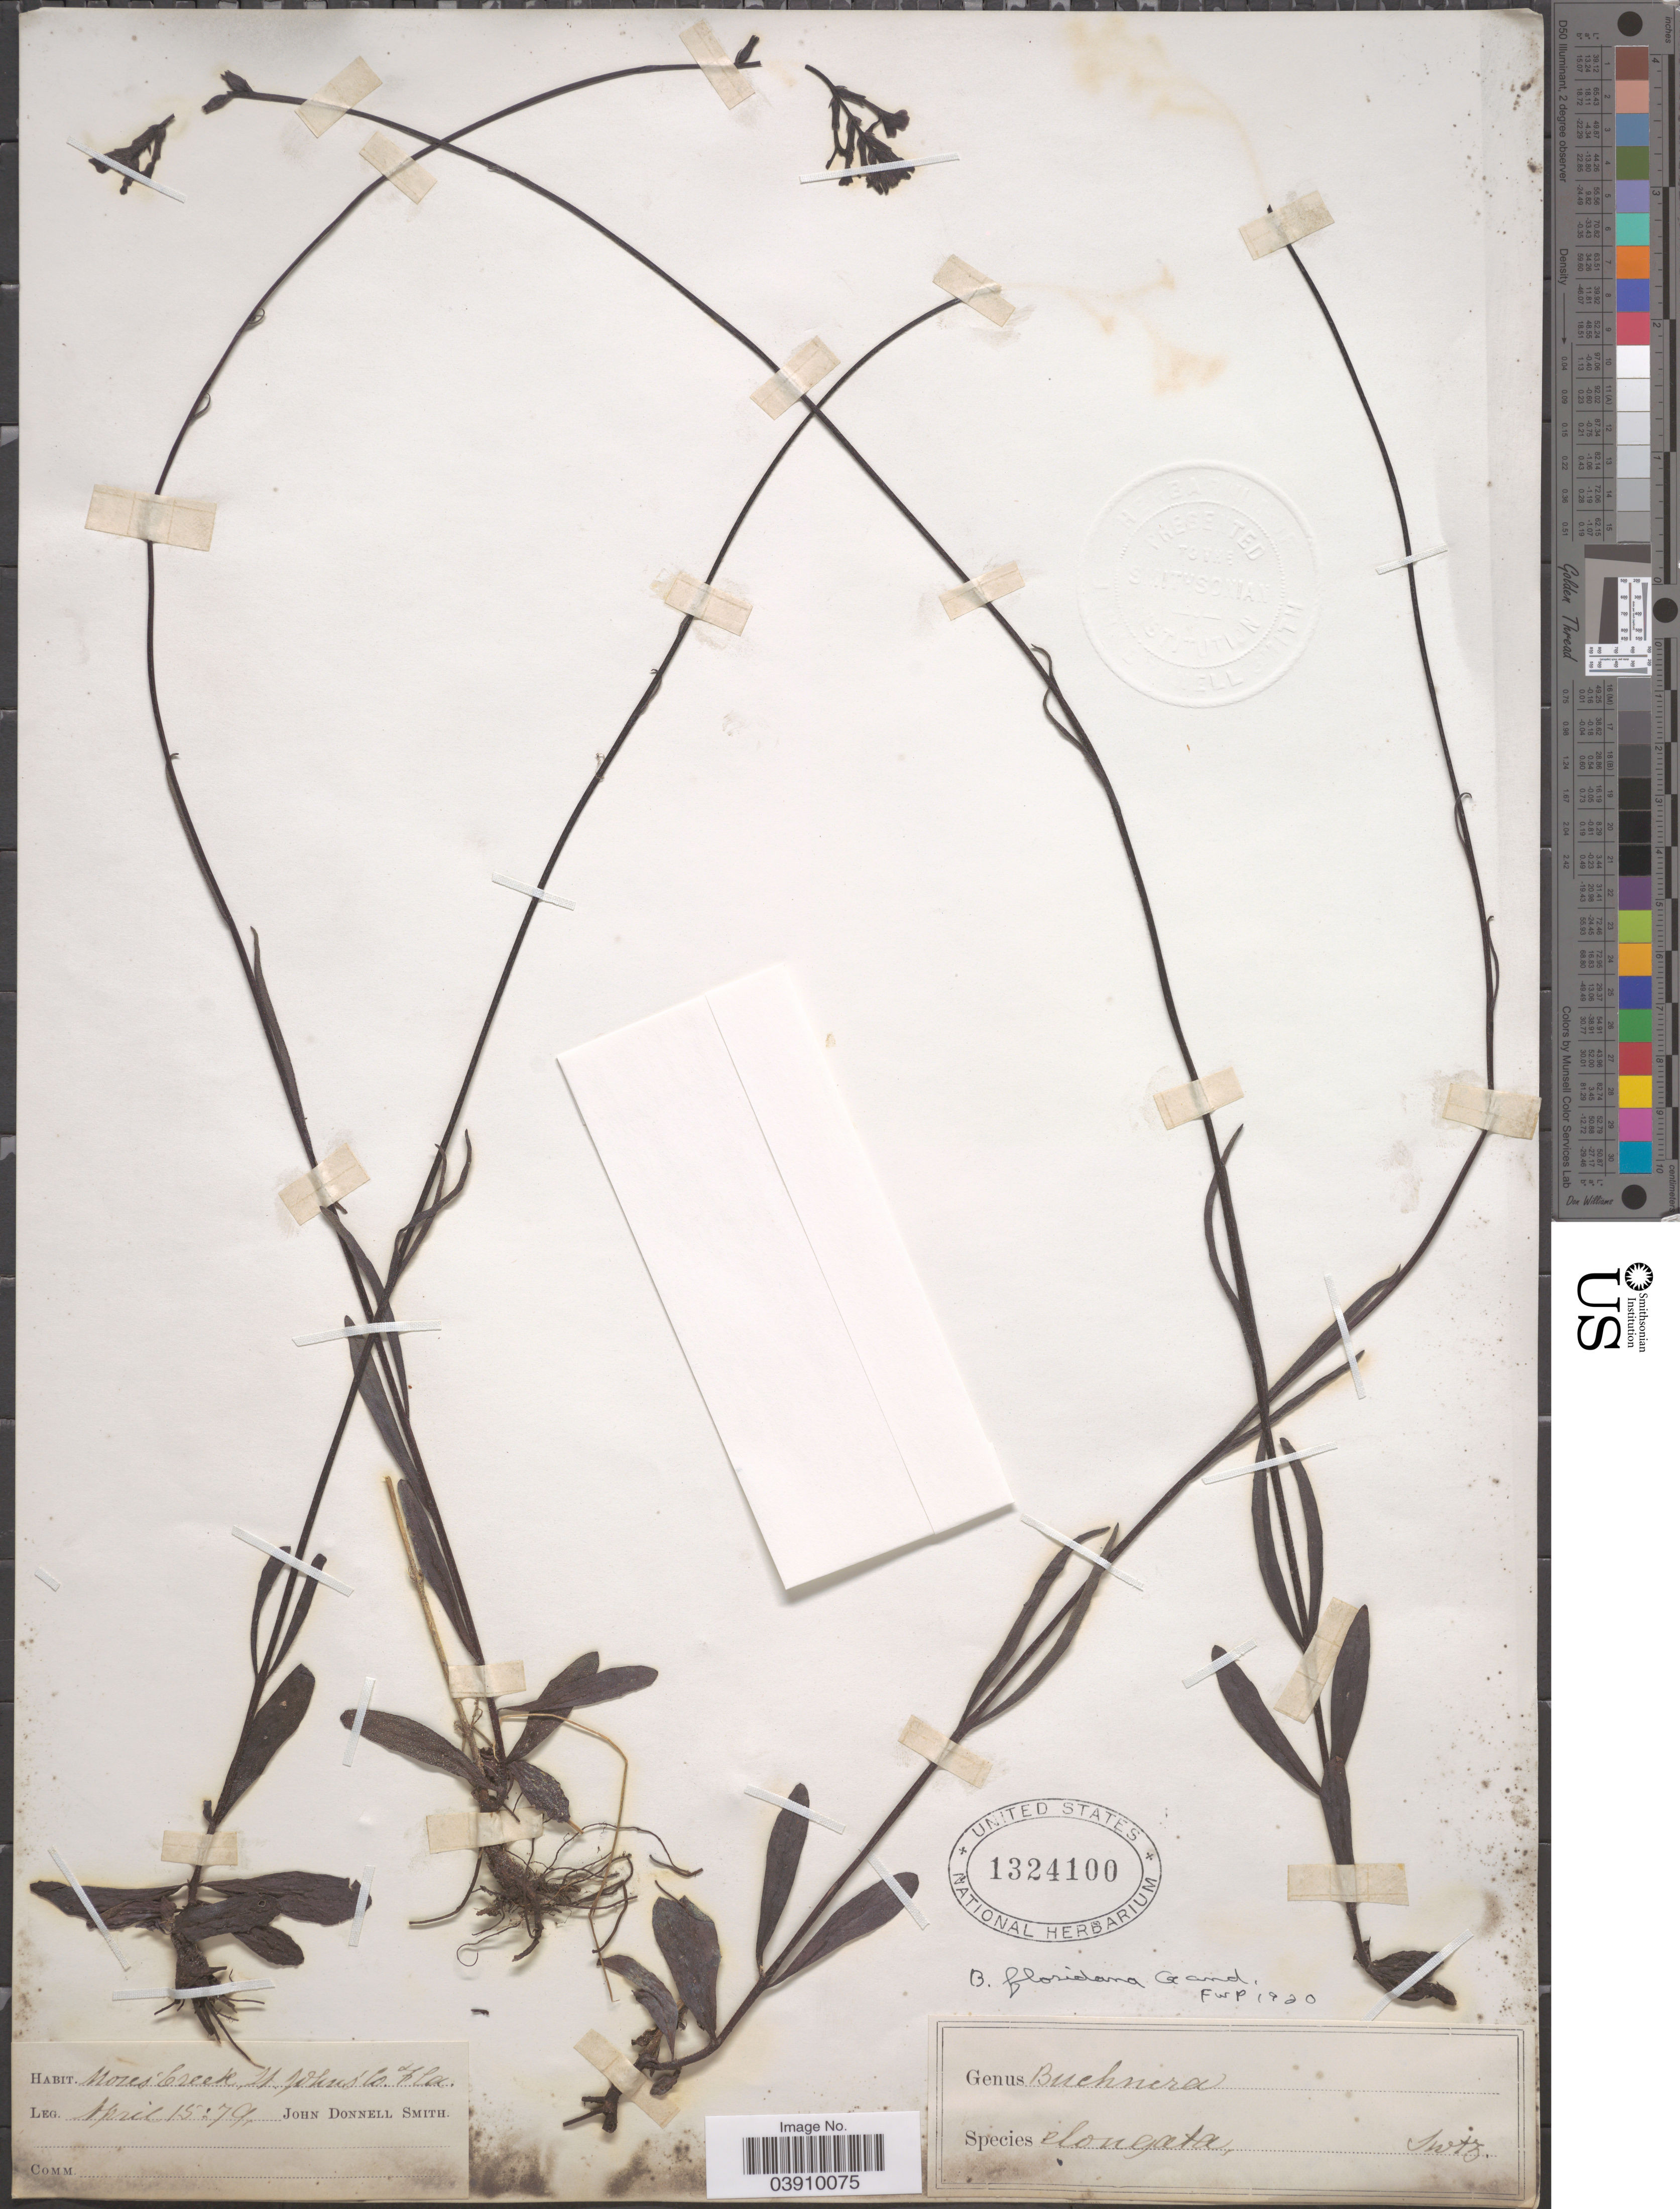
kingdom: Plantae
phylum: Tracheophyta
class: Magnoliopsida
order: Lamiales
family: Orobanchaceae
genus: Buchnera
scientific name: Buchnera americana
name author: L.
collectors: J. Donnell Smith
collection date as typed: Transcribed d/m/y: 15/4/79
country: United States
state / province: Florida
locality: Mores' Creek, St. Johns' Co.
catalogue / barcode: US 1324100